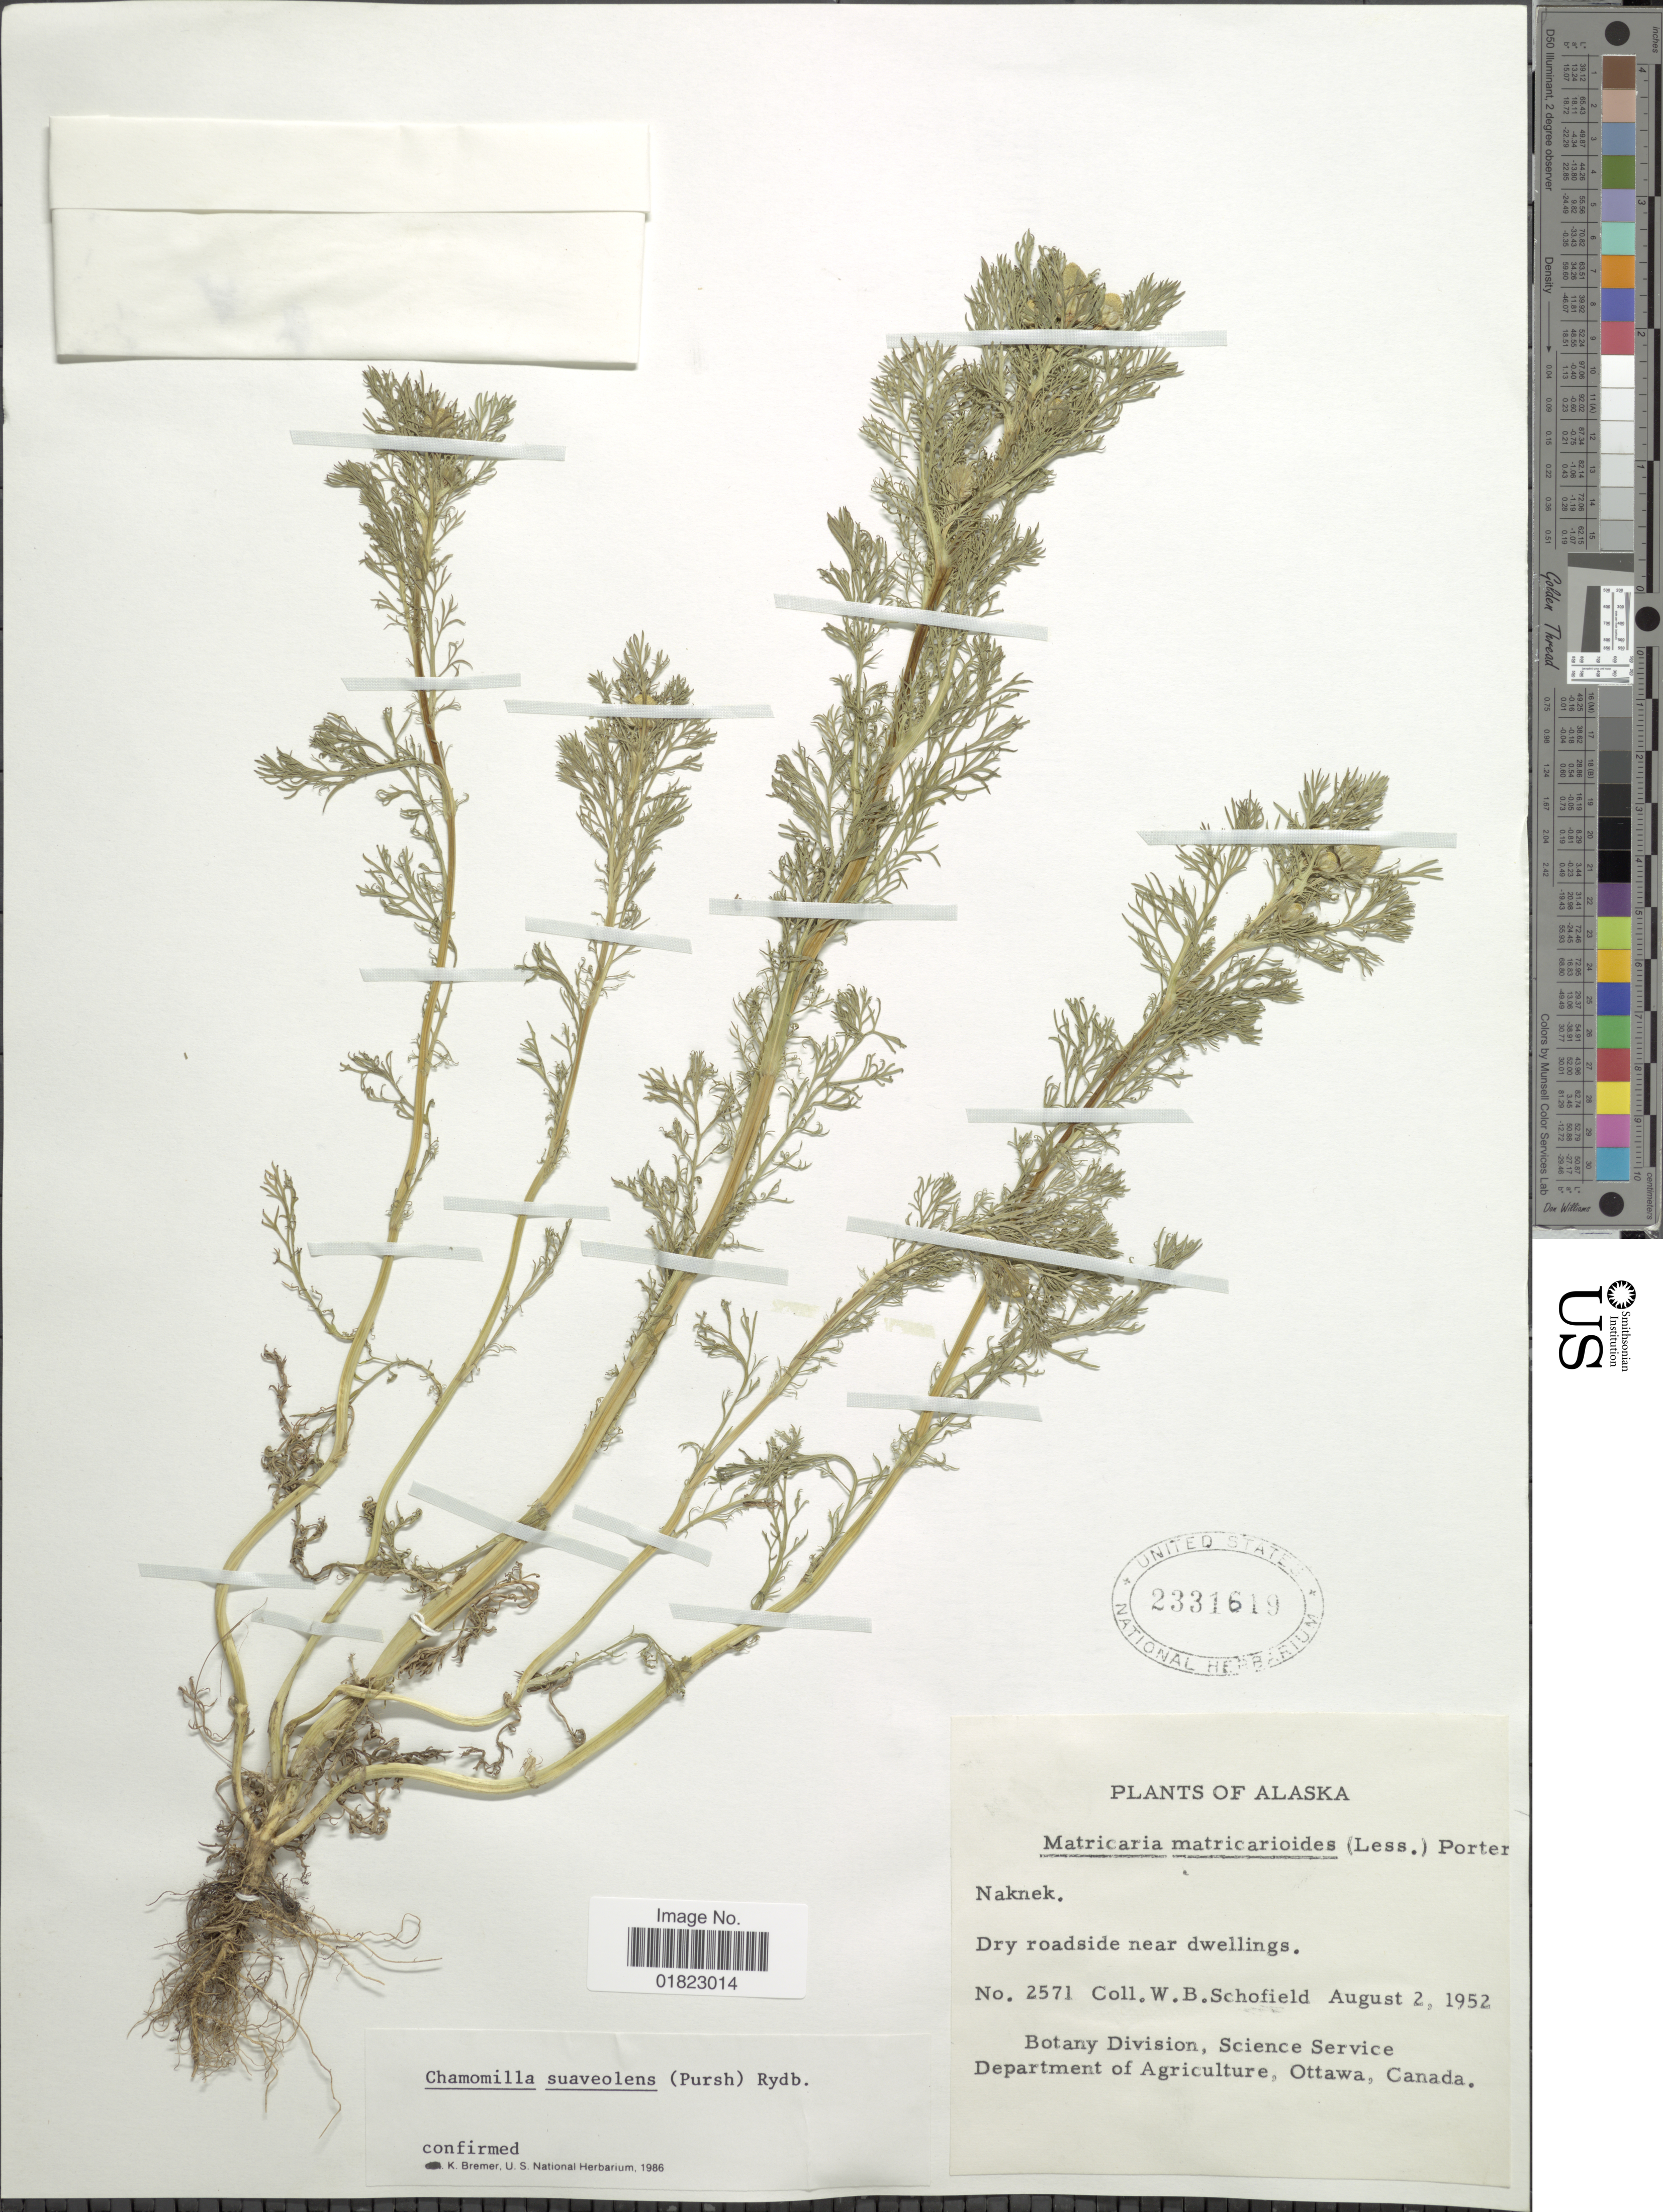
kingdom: Plantae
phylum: Tracheophyta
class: Magnoliopsida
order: Asterales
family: Asteraceae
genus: Matricaria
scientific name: Matricaria matricarioides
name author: (Less.) Porter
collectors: W. Schofield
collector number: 2571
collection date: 1952-08-02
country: United States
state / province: Alaska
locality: Alaska. Dry roadside near dwellings.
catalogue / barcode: US 2331619